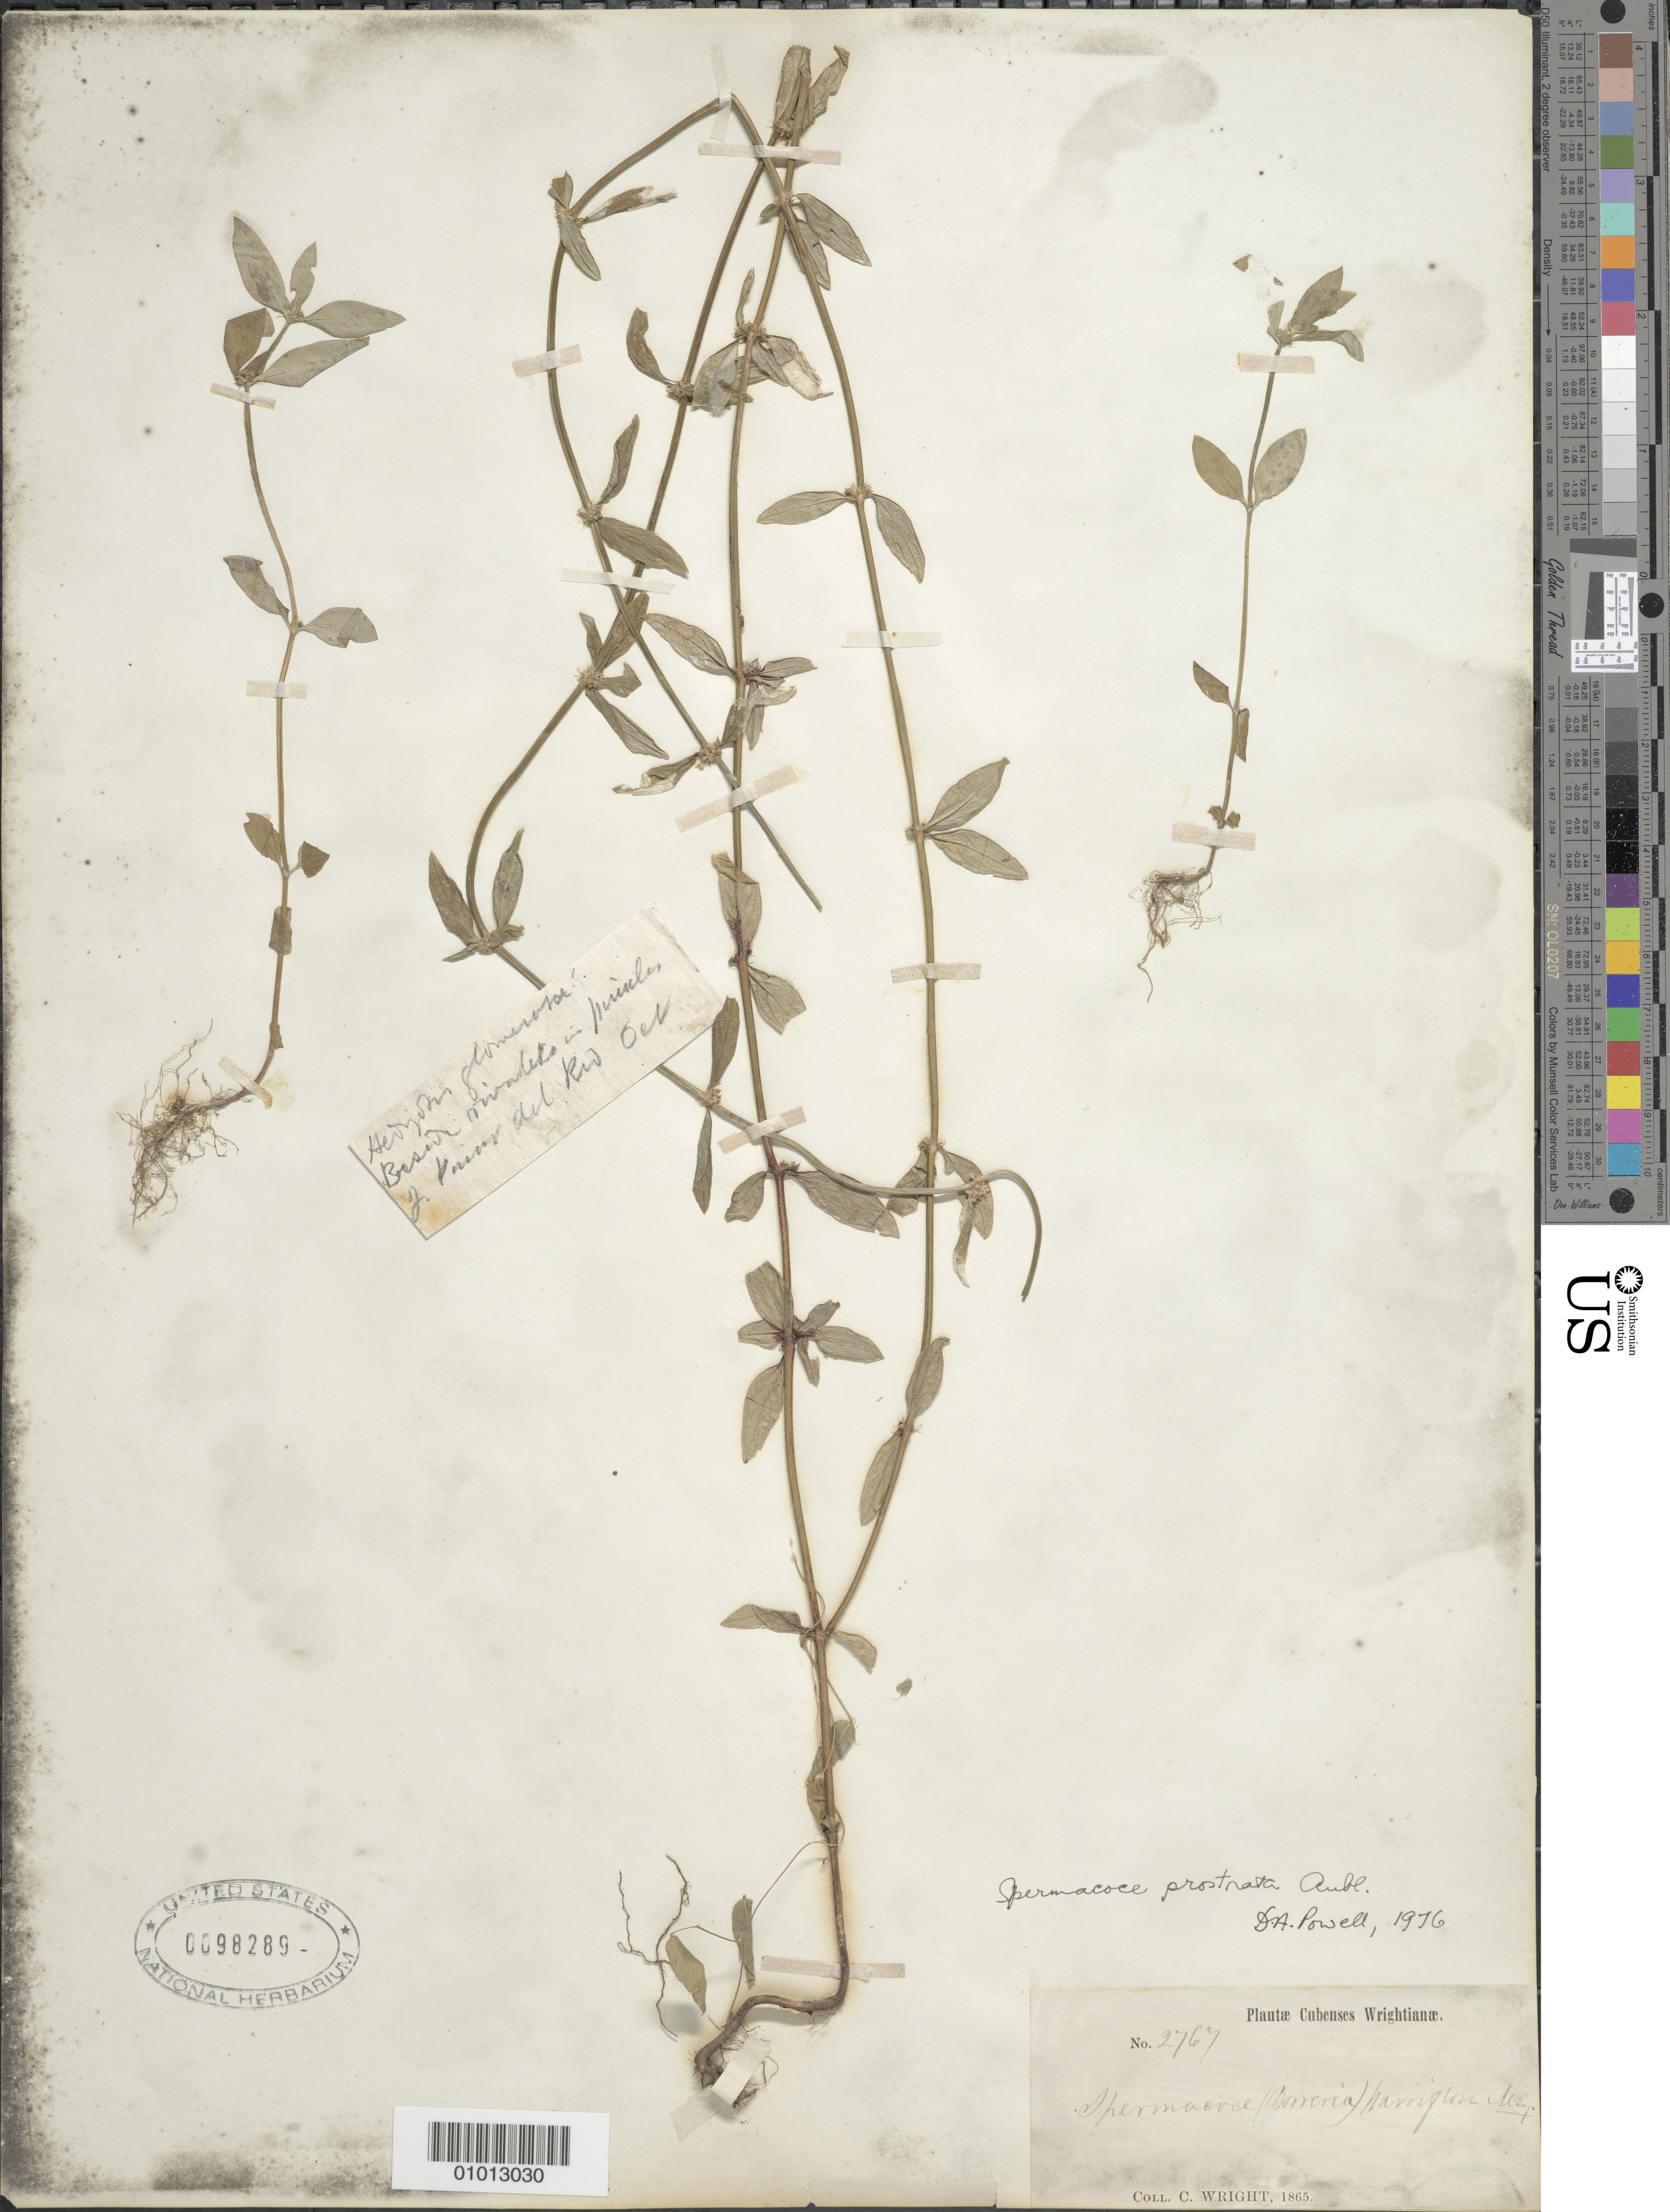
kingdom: Plantae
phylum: Tracheophyta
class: Magnoliopsida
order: Gentianales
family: Rubiaceae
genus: Spermacoce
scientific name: Spermacoce prostrata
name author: Aubl.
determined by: Powell, D. A.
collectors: C. Wright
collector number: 2767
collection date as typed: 1865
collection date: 1865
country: Cuba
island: Cuba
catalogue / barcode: US 98289